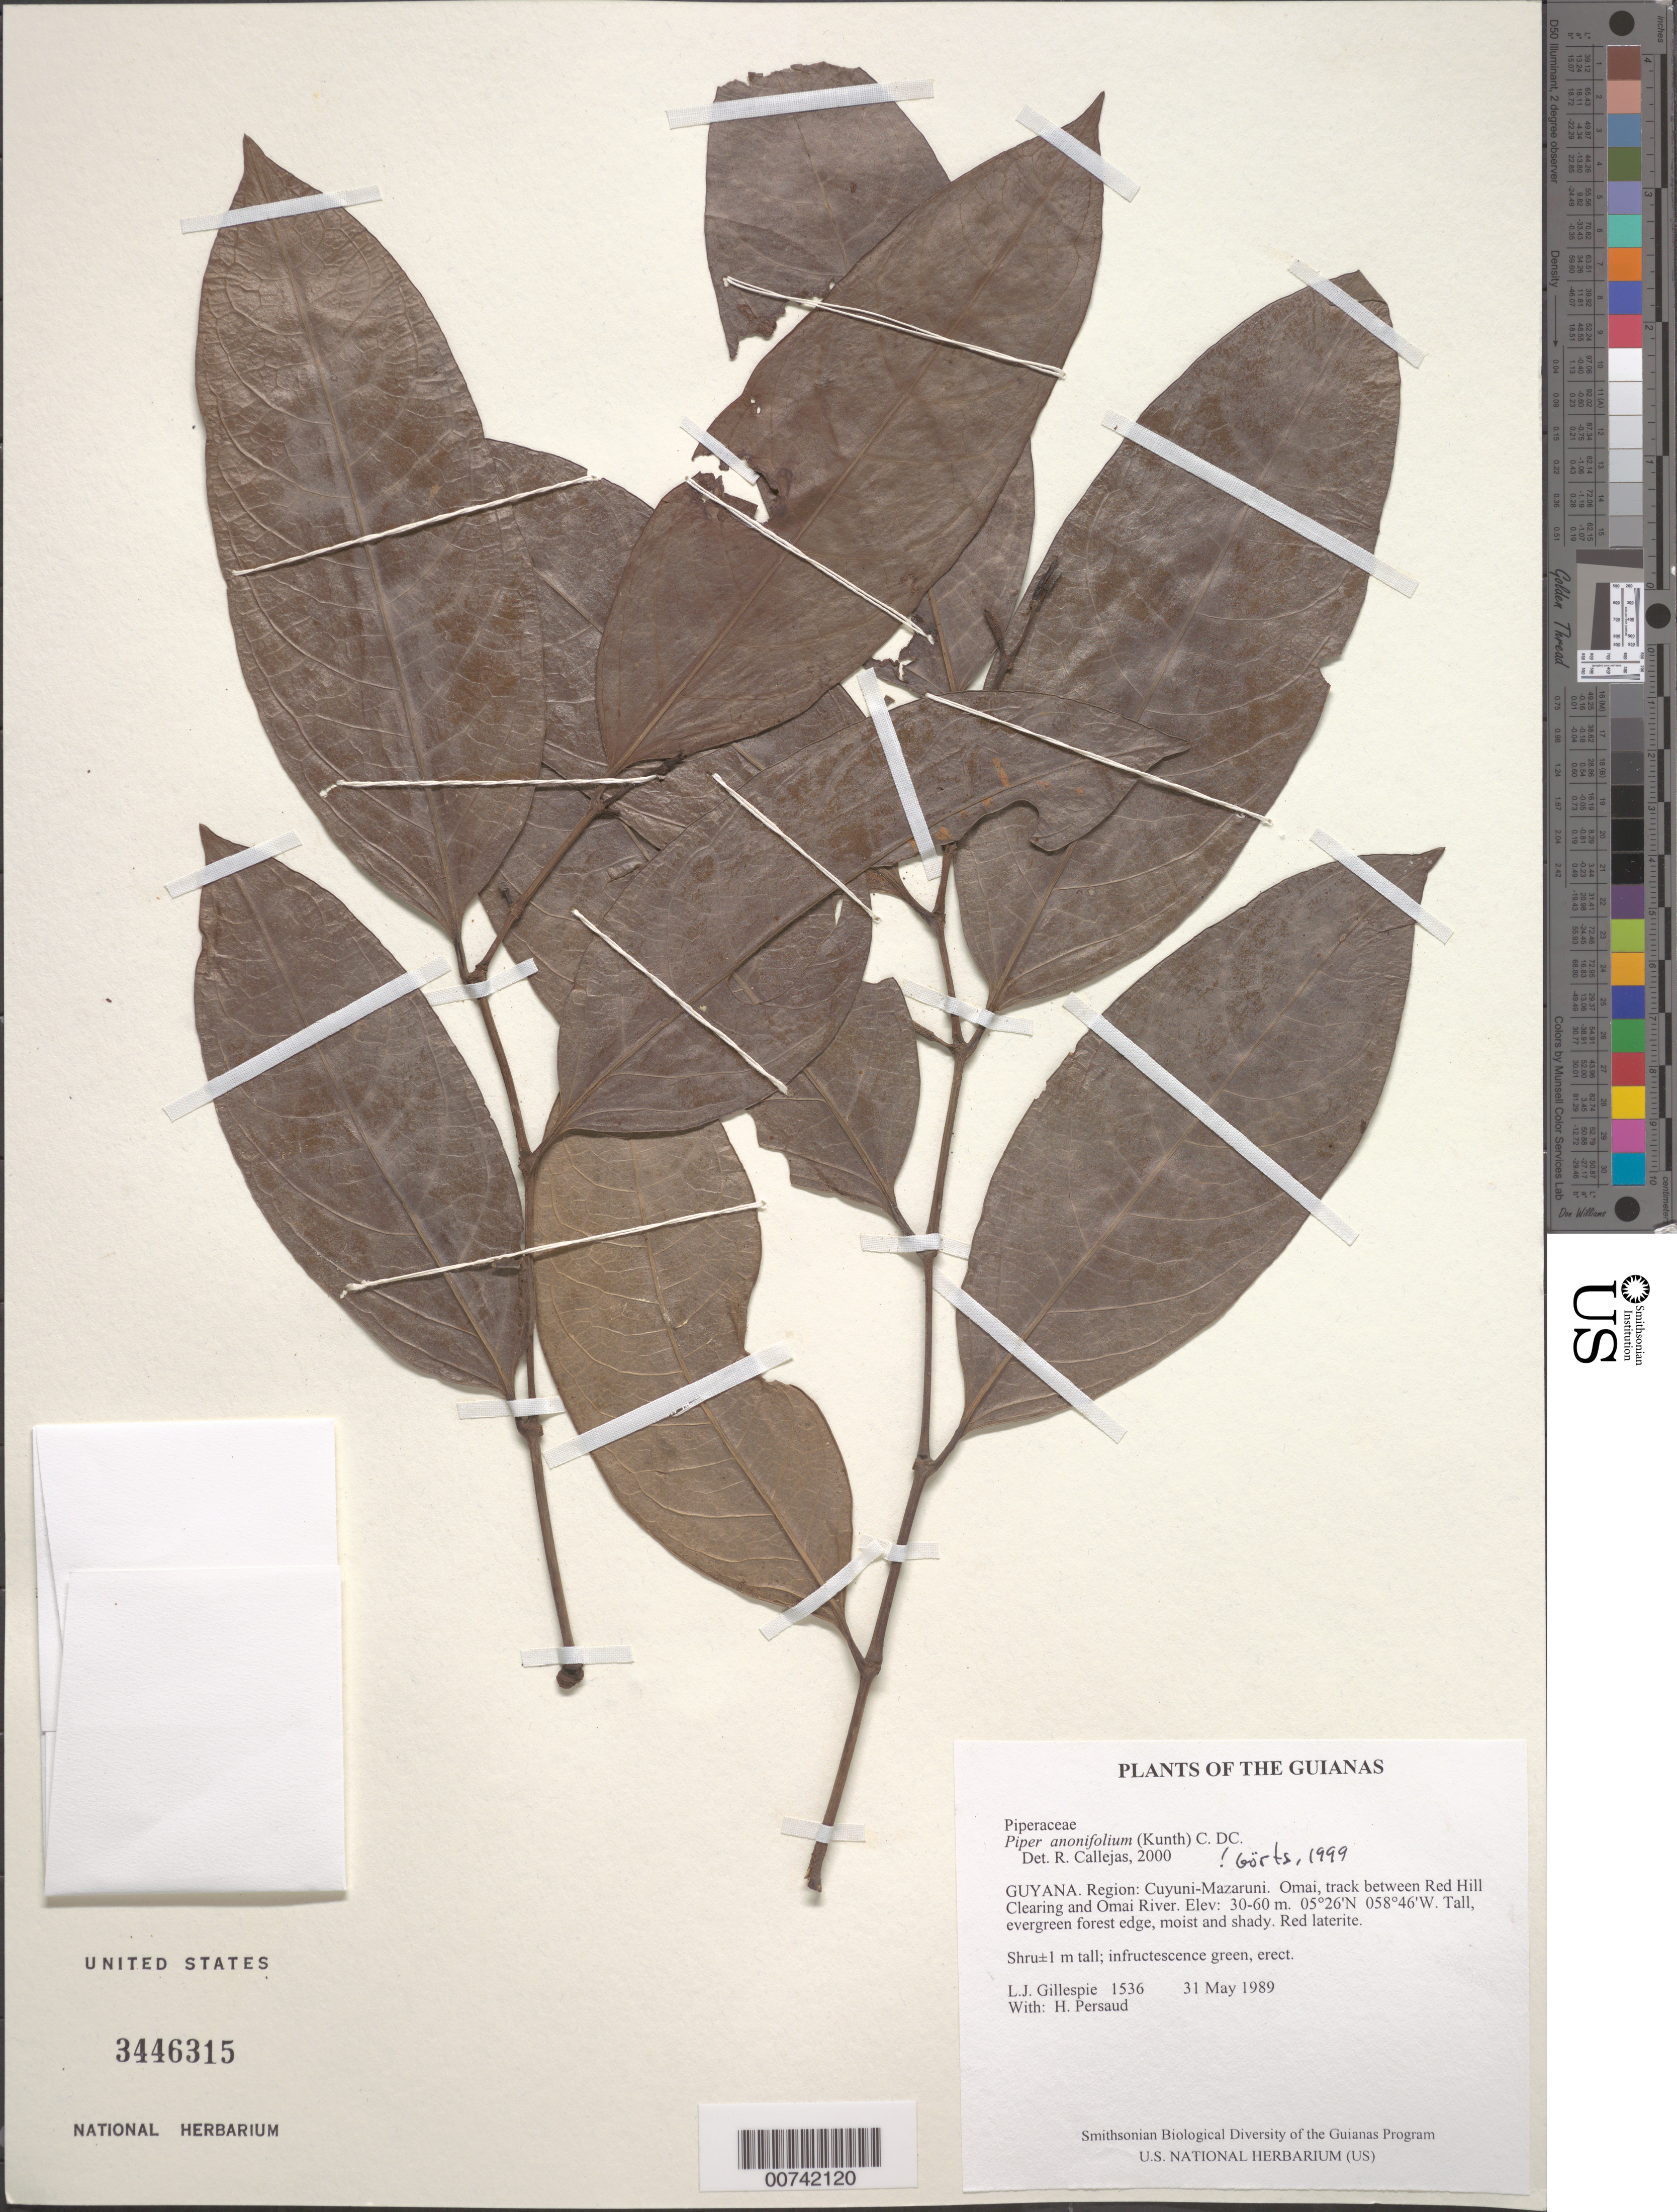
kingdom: Plantae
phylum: Tracheophyta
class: Magnoliopsida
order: Piperales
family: Piperaceae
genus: Piper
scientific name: Piper anonifolium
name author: (Kunth) C. DC.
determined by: Görts-van Rijn, A. R. A.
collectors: L. J. Gillespie & H. Persaud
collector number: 1536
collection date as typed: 31 May 1989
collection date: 1989-05-31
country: Guyana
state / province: Cuyuni-Mazaruni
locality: Omai, track between Red Hill Clearing and Omai River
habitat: Tall, evergreen forest edge, moist and shady. Red laterite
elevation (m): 30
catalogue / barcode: US 3446315